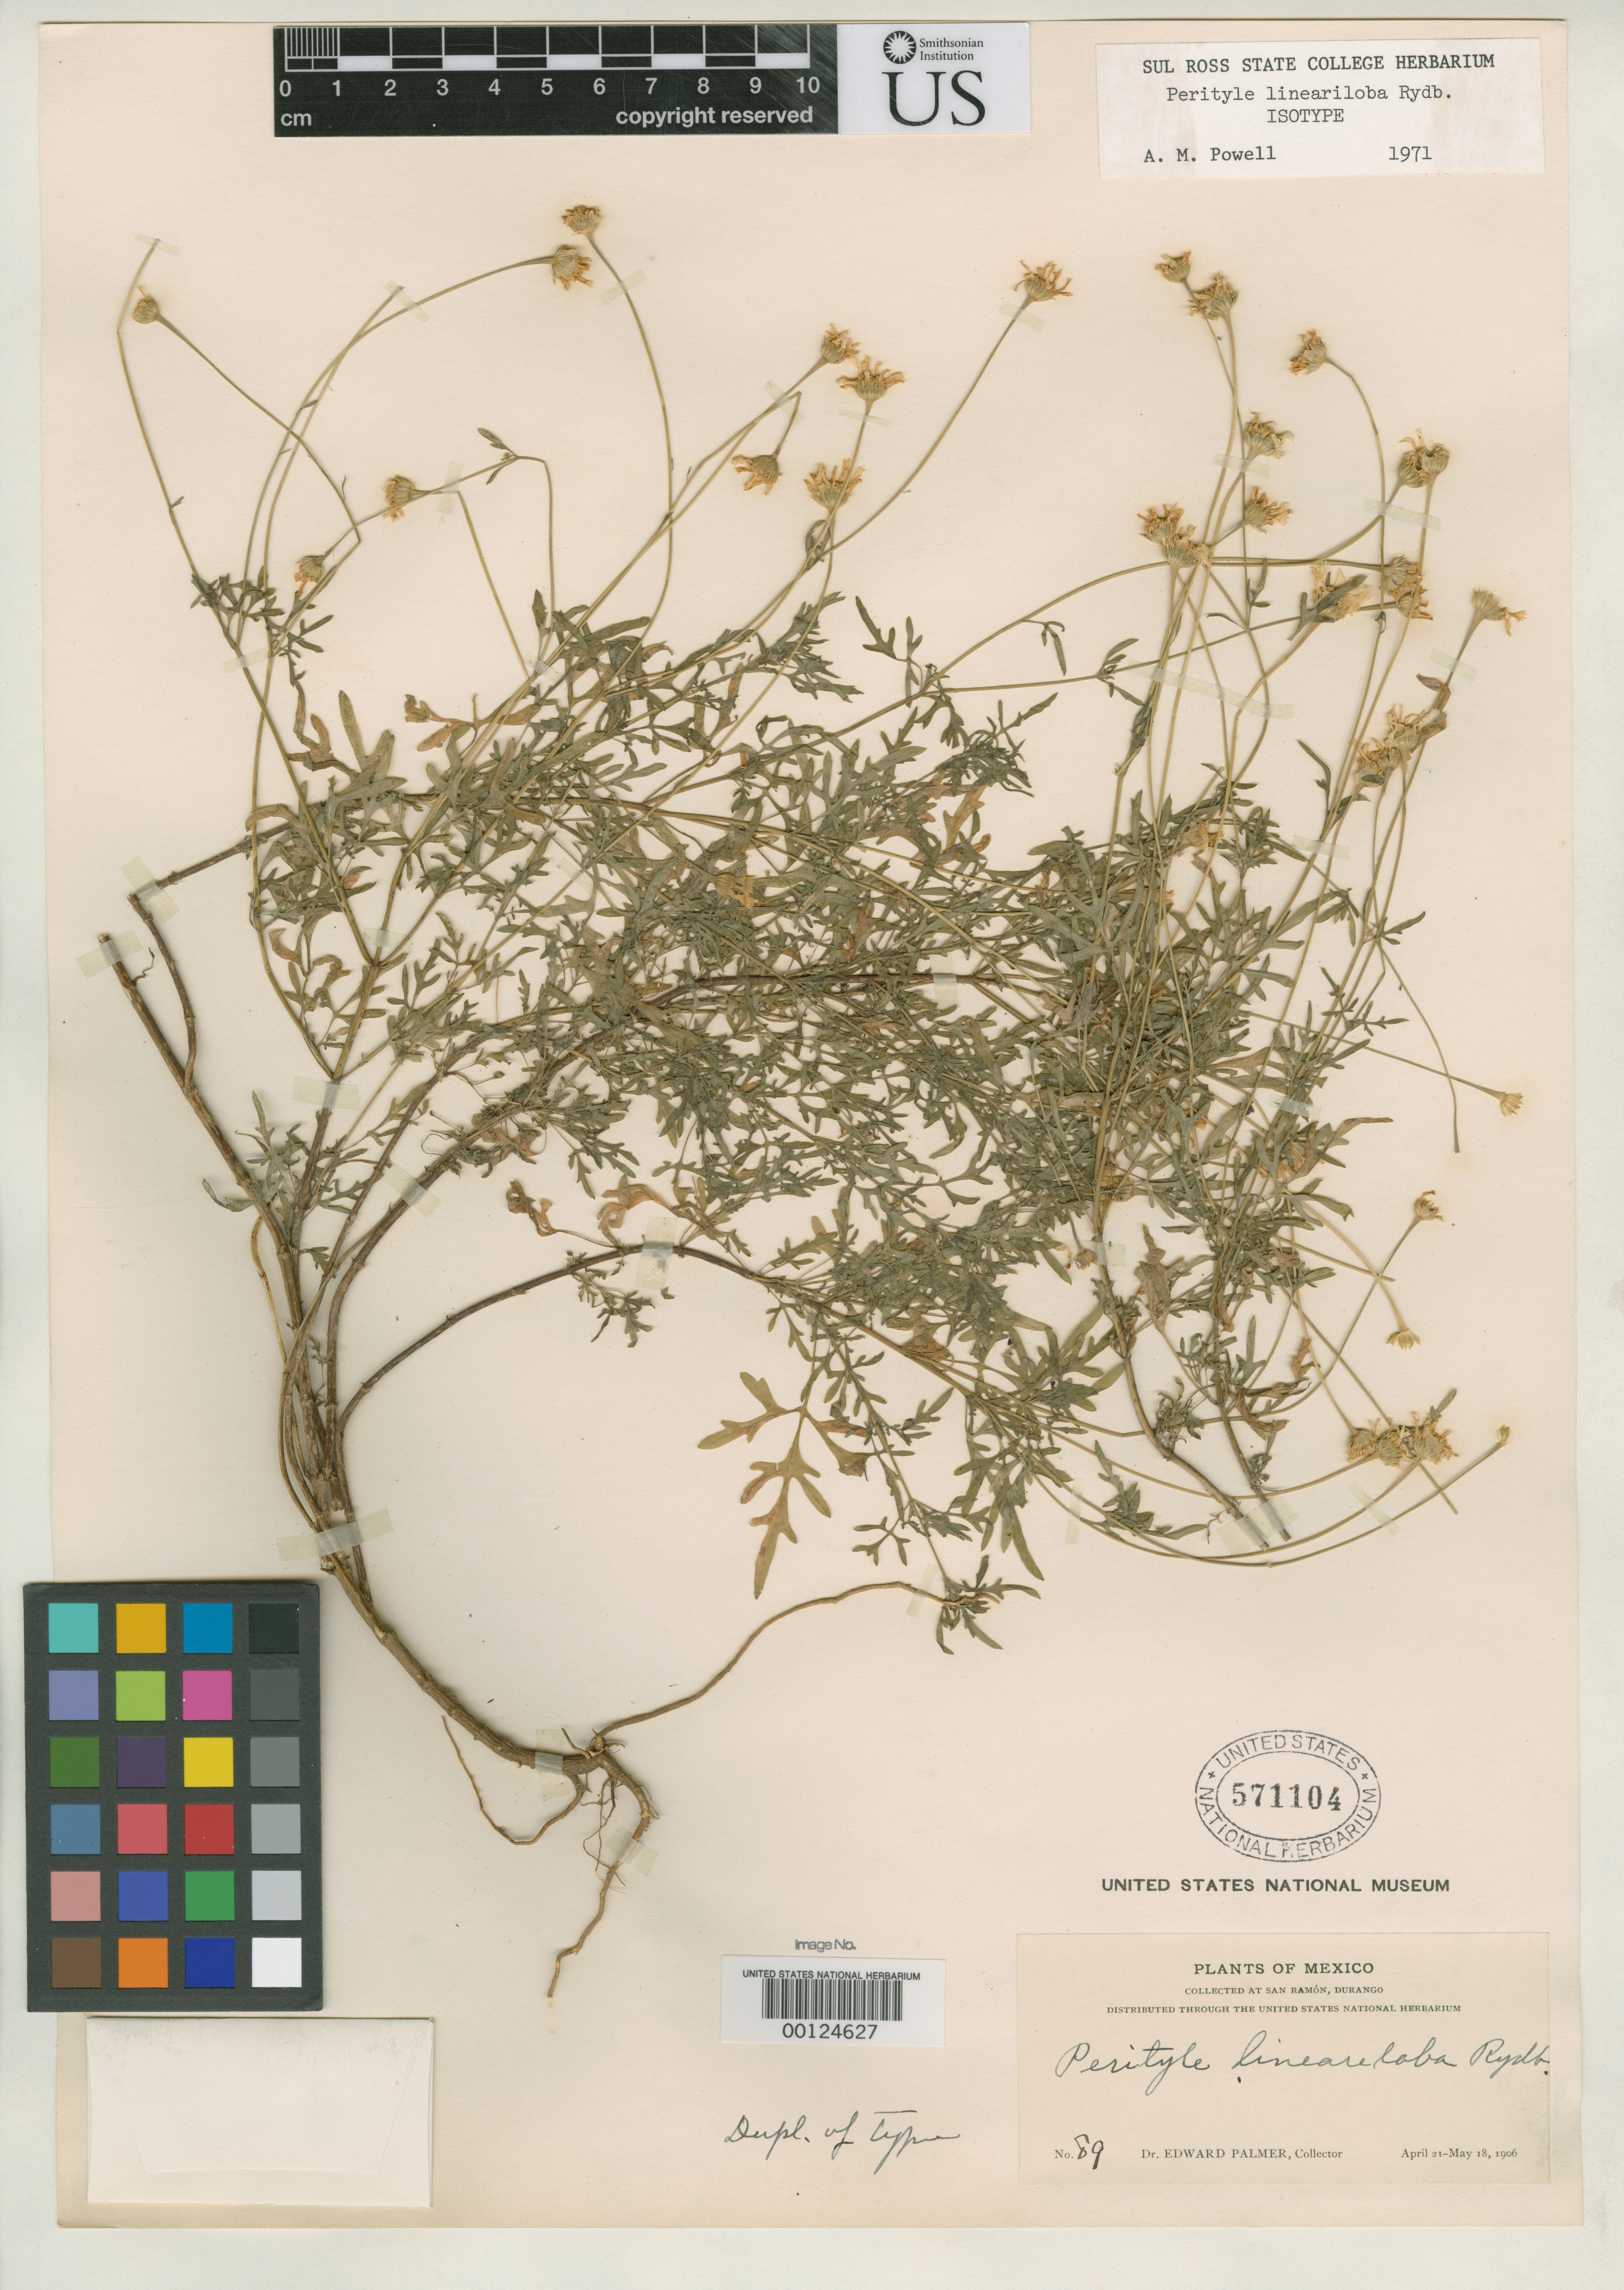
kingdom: Plantae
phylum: Tracheophyta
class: Magnoliopsida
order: Asterales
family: Asteraceae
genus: Perityle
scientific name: Perityle lineariloba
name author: Rydb.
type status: Isotype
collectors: E. Palmer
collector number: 89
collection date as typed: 21 Apr 1906 to 18 May 1906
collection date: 1906-04-21/1906-05-18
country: Mexico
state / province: Durango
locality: San Ramon.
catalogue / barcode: US 571104